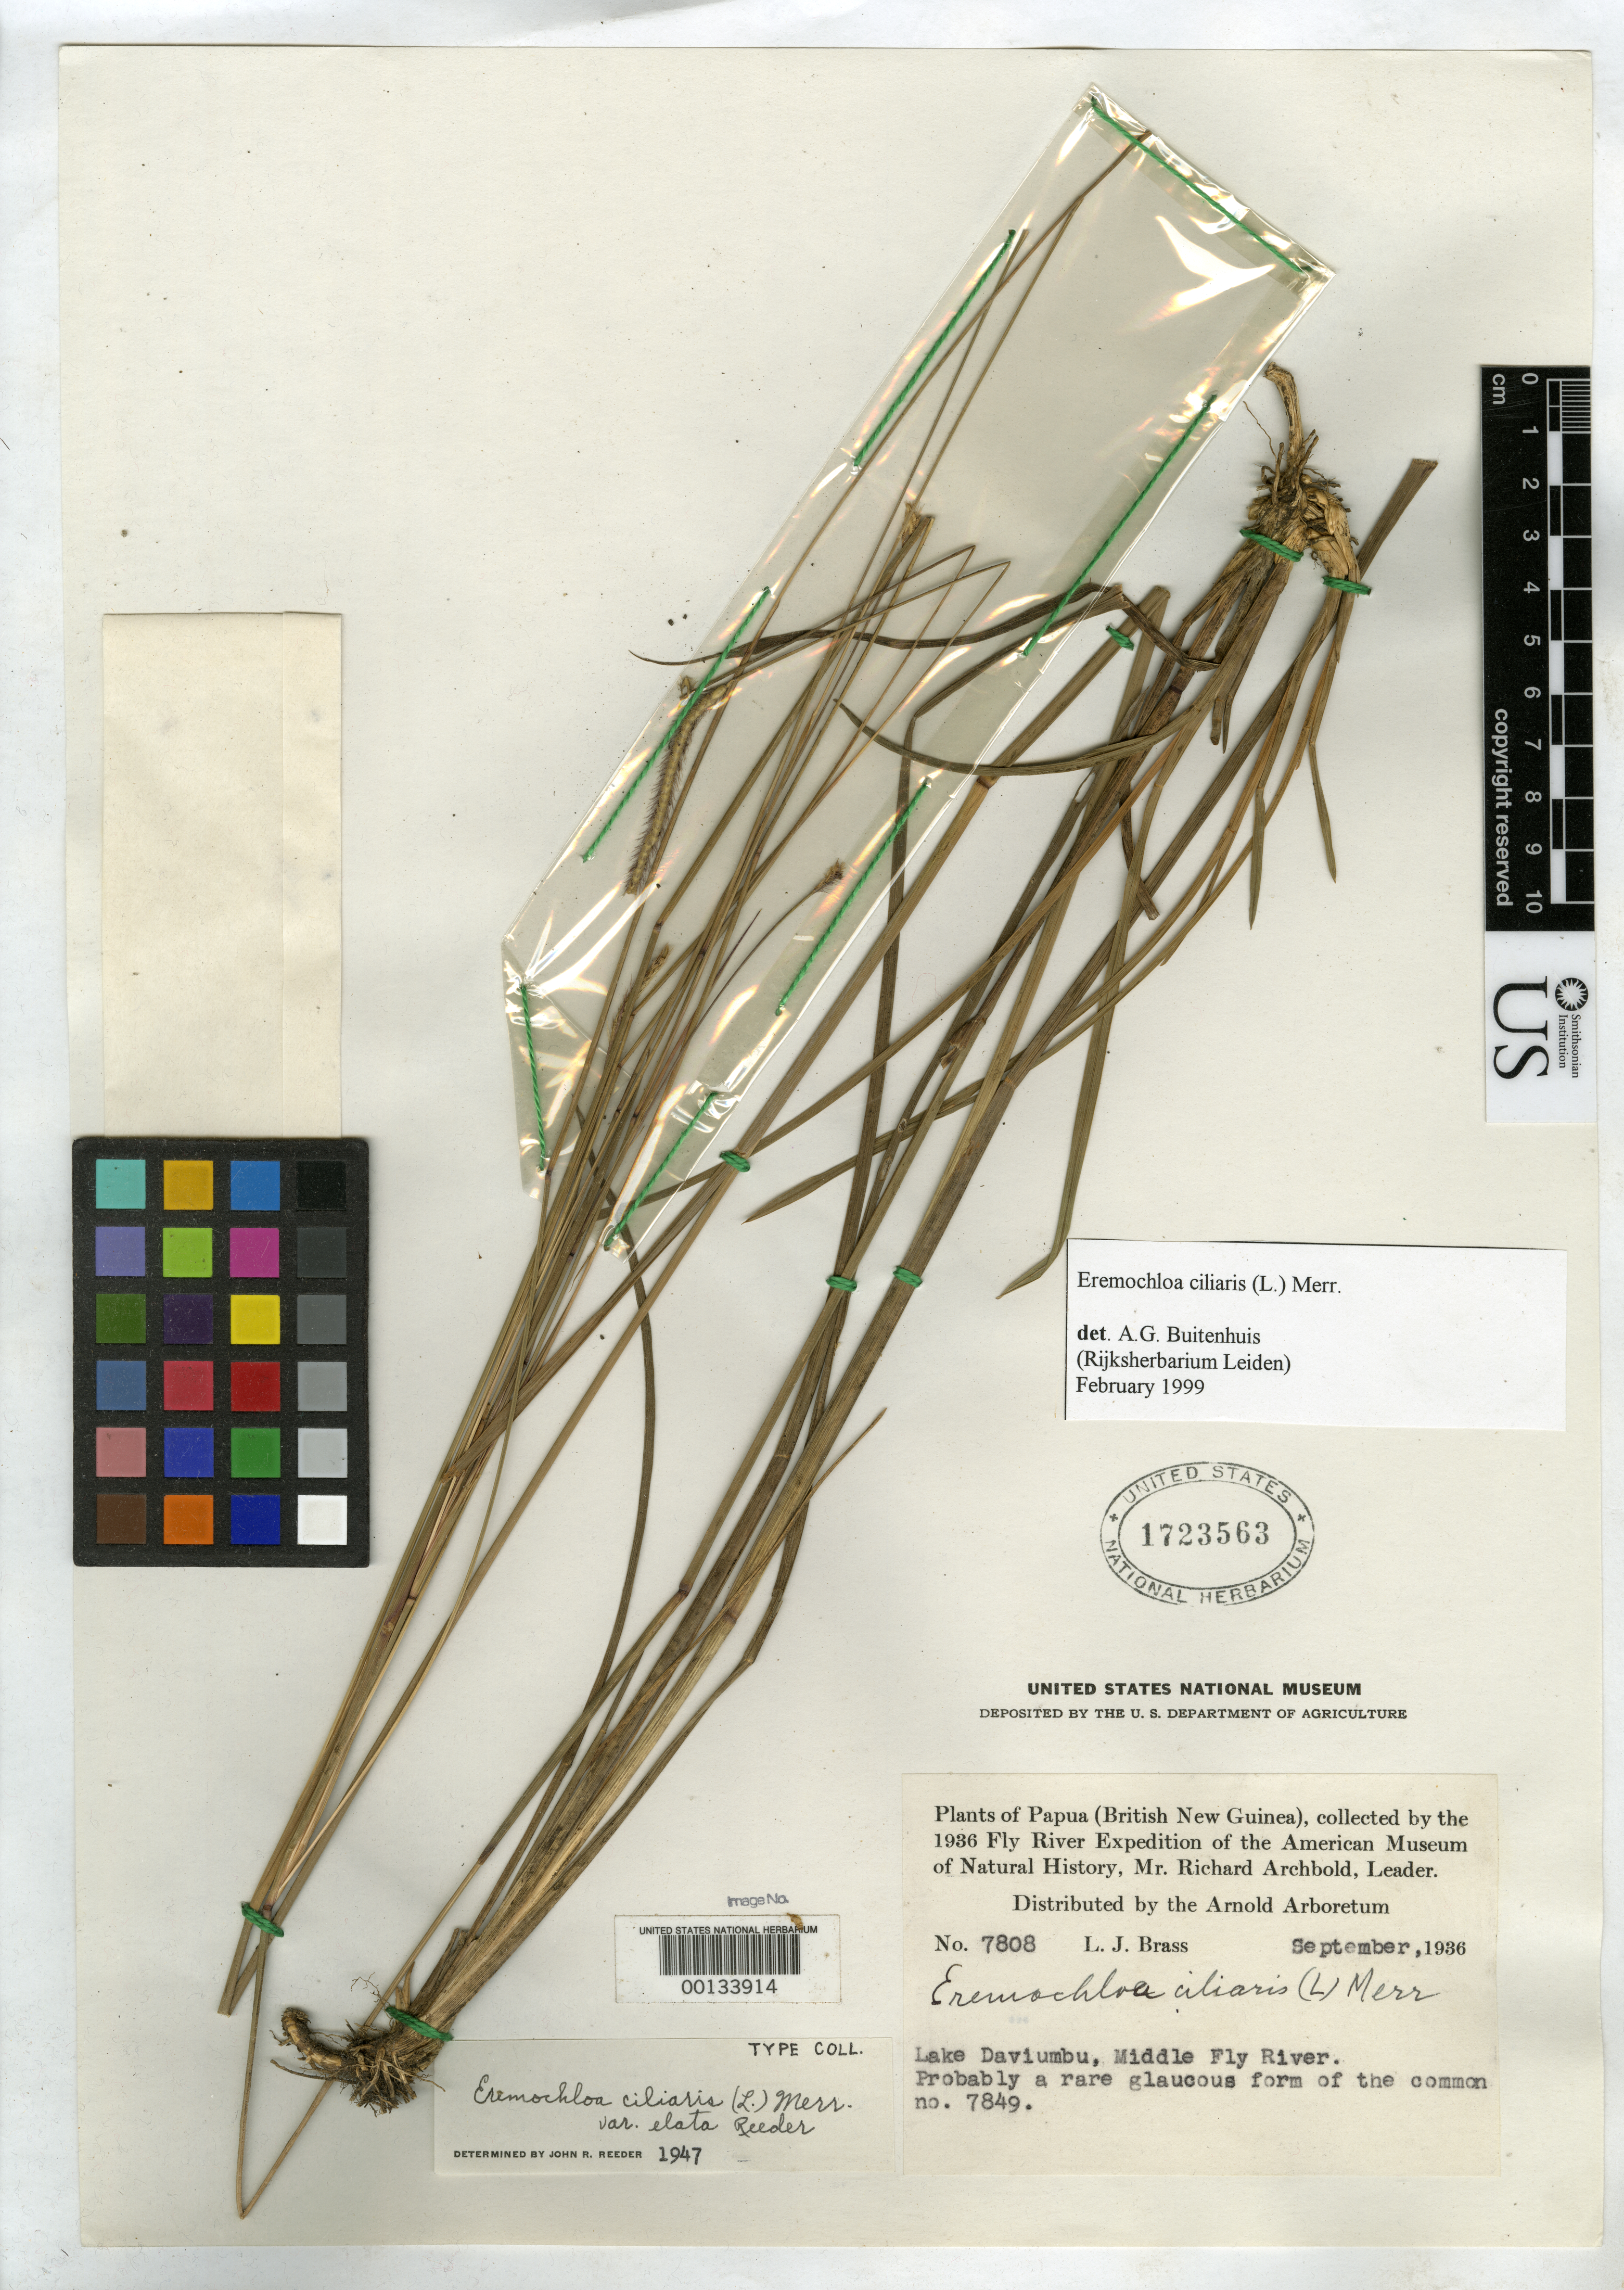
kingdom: Plantae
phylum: Tracheophyta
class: Liliopsida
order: Poales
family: Poaceae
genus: Eremochloa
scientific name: Eremochloa ciliaris var. elata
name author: Reeder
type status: Isotype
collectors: L. J. Brass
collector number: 7808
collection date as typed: Sep 1936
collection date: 1936-09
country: Papua New Guinea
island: New Guinea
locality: Lake Daviumbu, middle Fly River.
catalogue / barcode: US 1723563